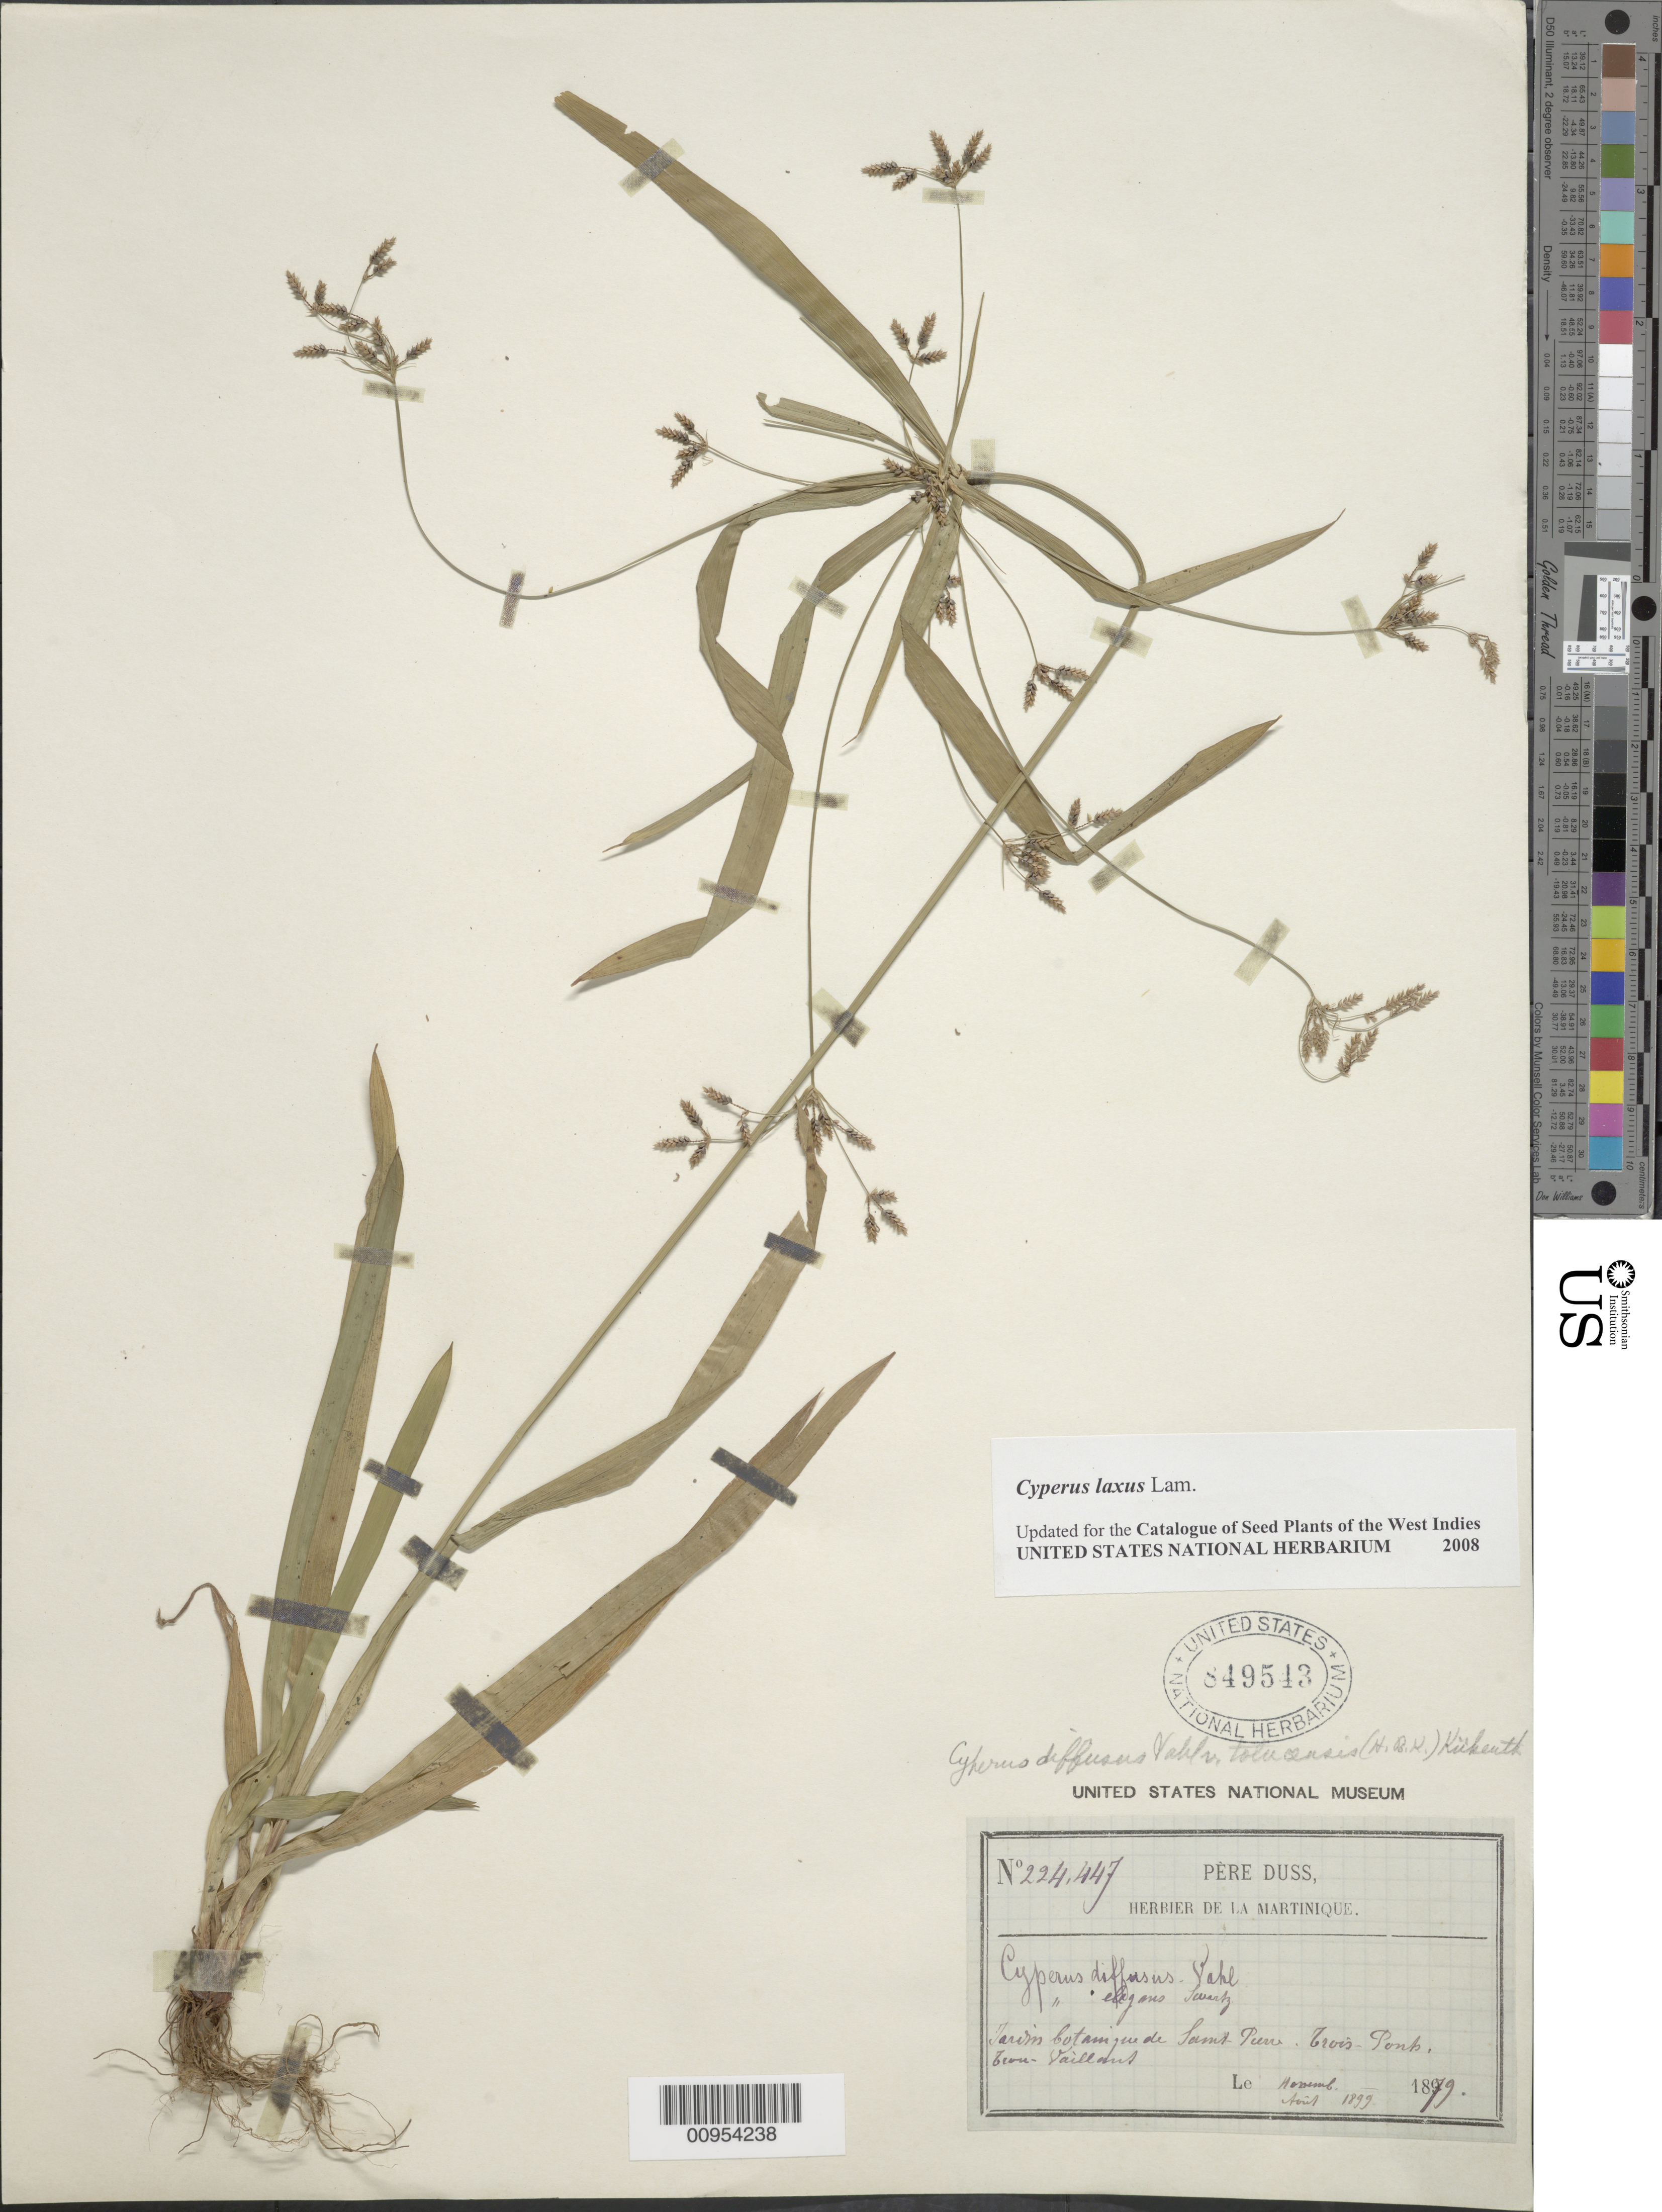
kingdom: Plantae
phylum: Tracheophyta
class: Liliopsida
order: Poales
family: Cyperaceae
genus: Cyperus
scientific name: Cyperus laxus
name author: Lam.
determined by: Strong, M. T., (US), Smithsonian Institution - National Museum of Natural History (UNITED STATES)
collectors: Père Duss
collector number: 224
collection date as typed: Nov 1879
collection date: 1879-11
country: Martinique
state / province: Saint-Pierre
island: Martinique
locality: Jardin Botanique de Sainte Pierre, Trois Ponts, Trou vaillant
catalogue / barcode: US 849543